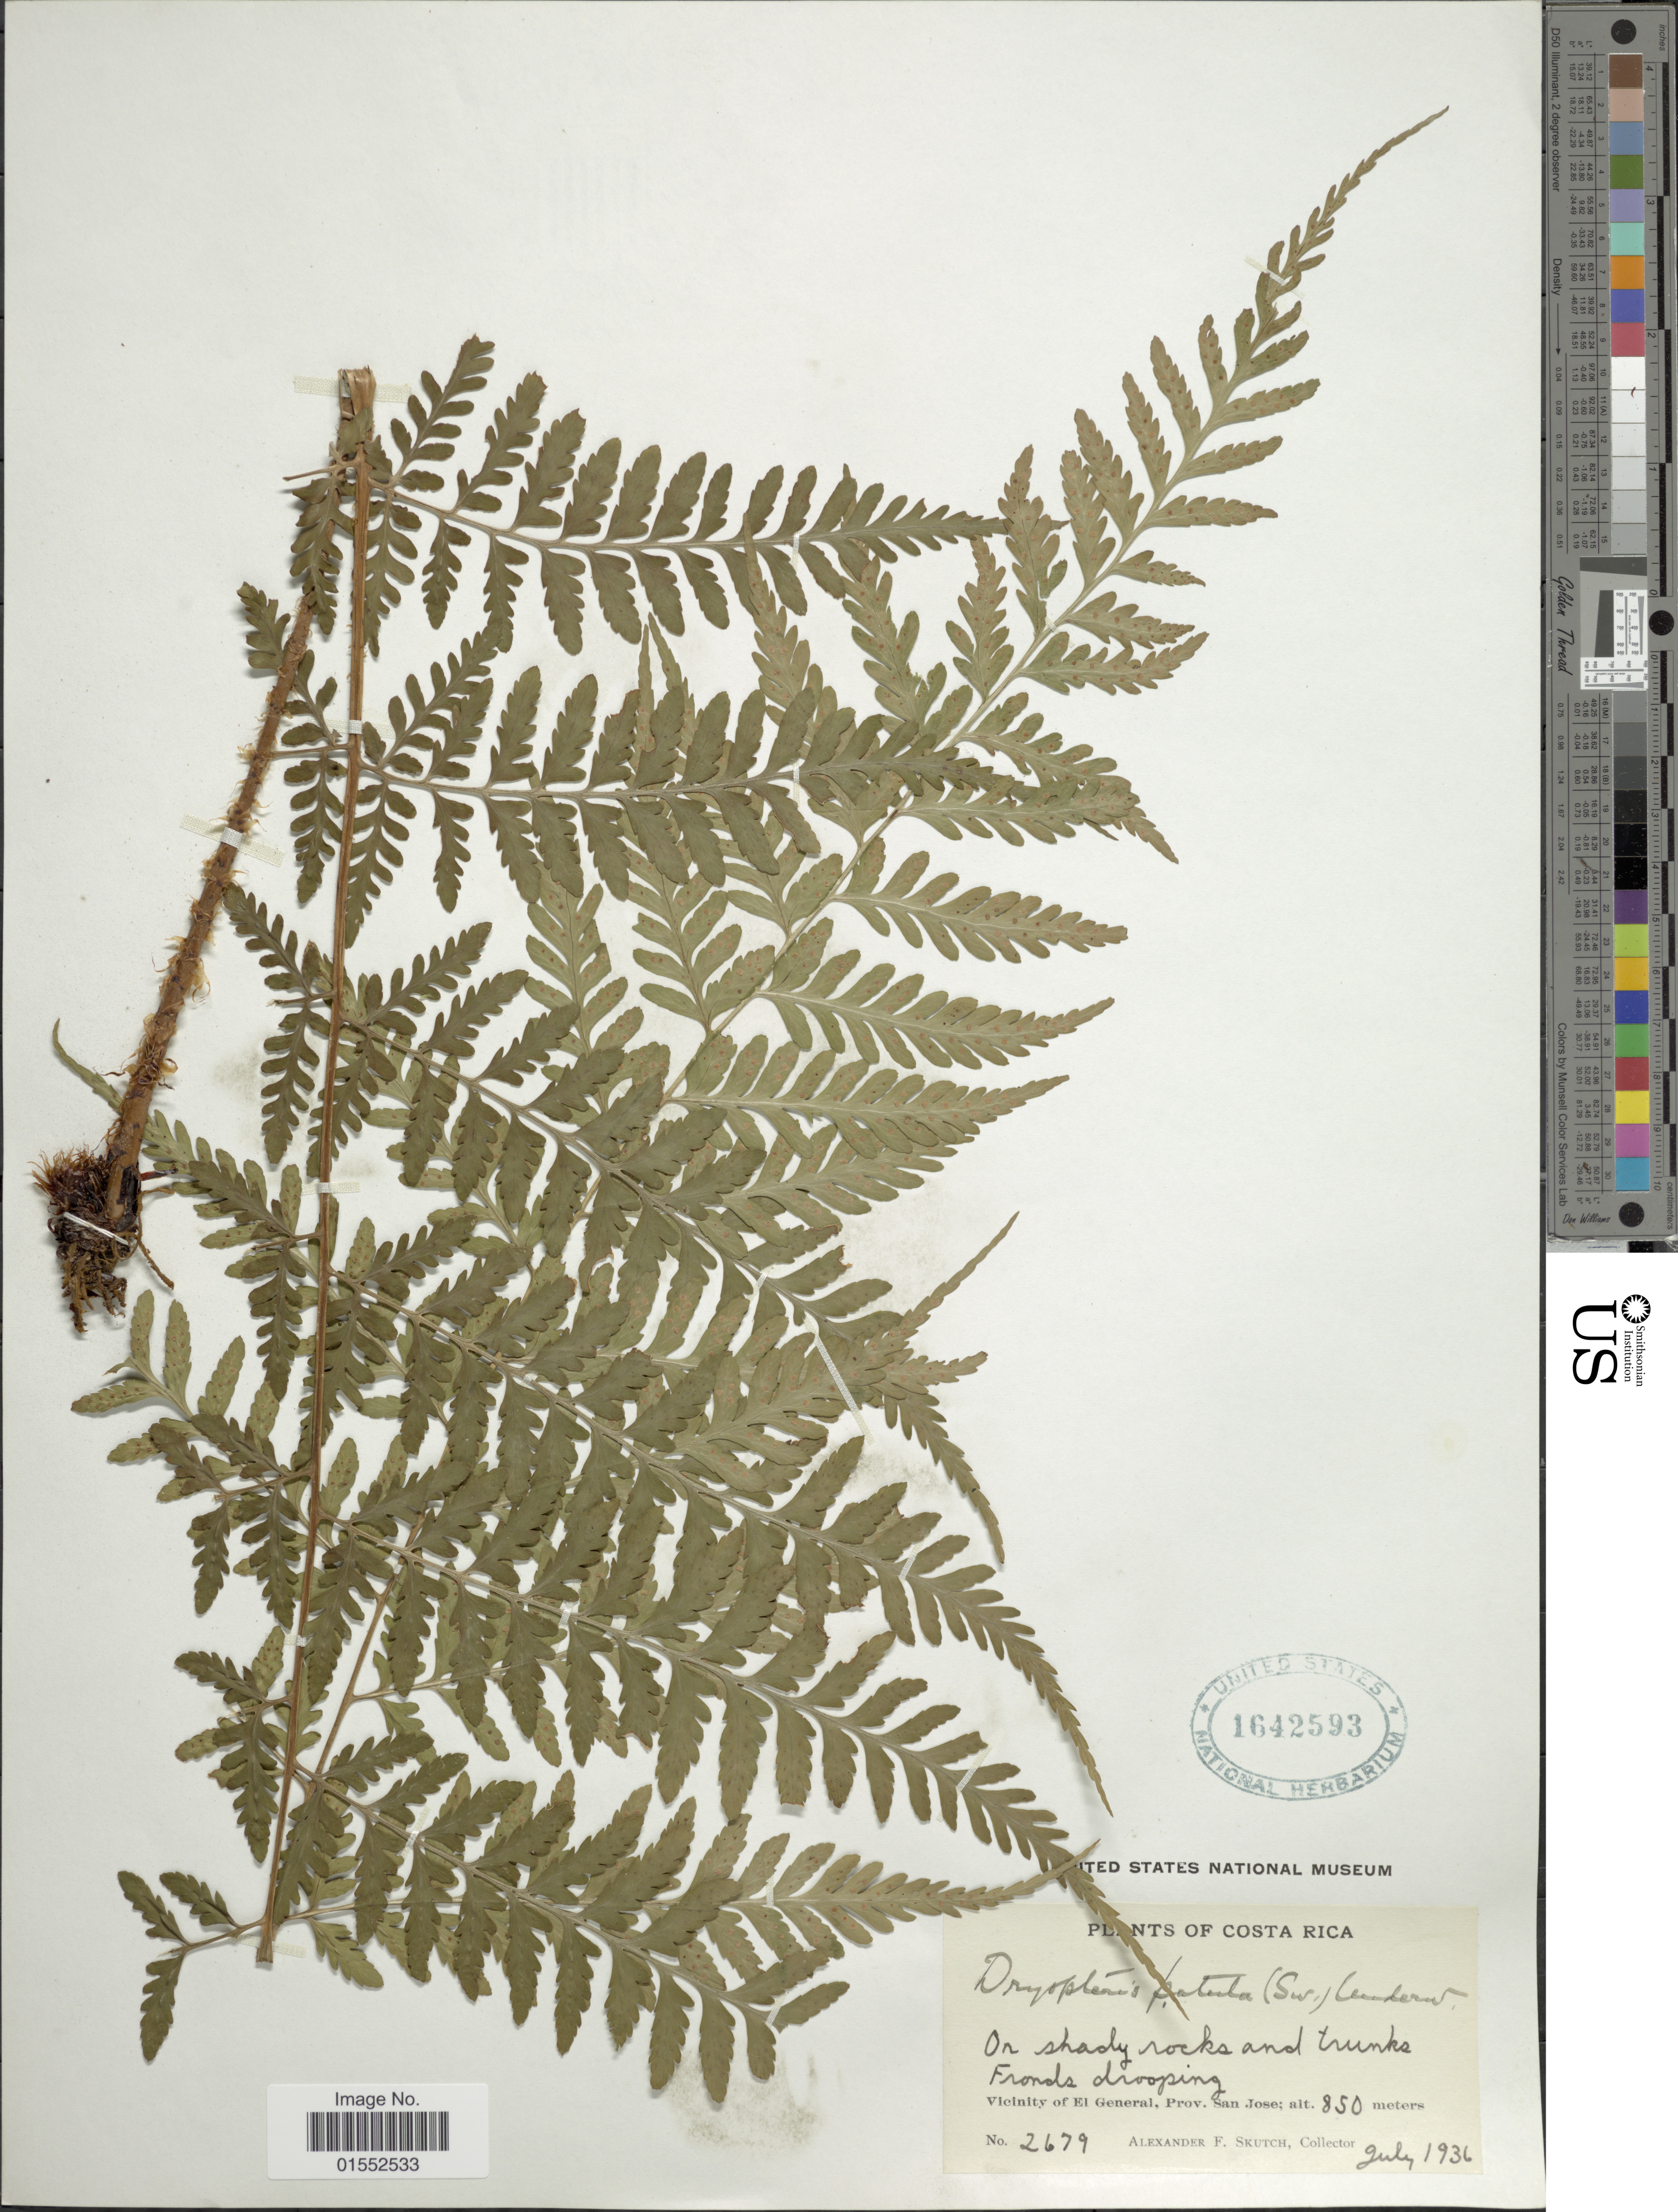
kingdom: Plantae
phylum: Tracheophyta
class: Polypodiopsida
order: Polypodiales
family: Dryopteridaceae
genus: Dryopteris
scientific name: Dryopteris patula var. serrata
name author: (Mett.) C.V. Morton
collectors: A. F. Skutch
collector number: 2679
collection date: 1936-07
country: Costa Rica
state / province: San José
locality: Costa Rica. Vicinity of El General, Prov. San Jose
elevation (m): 850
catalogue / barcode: US 1642593